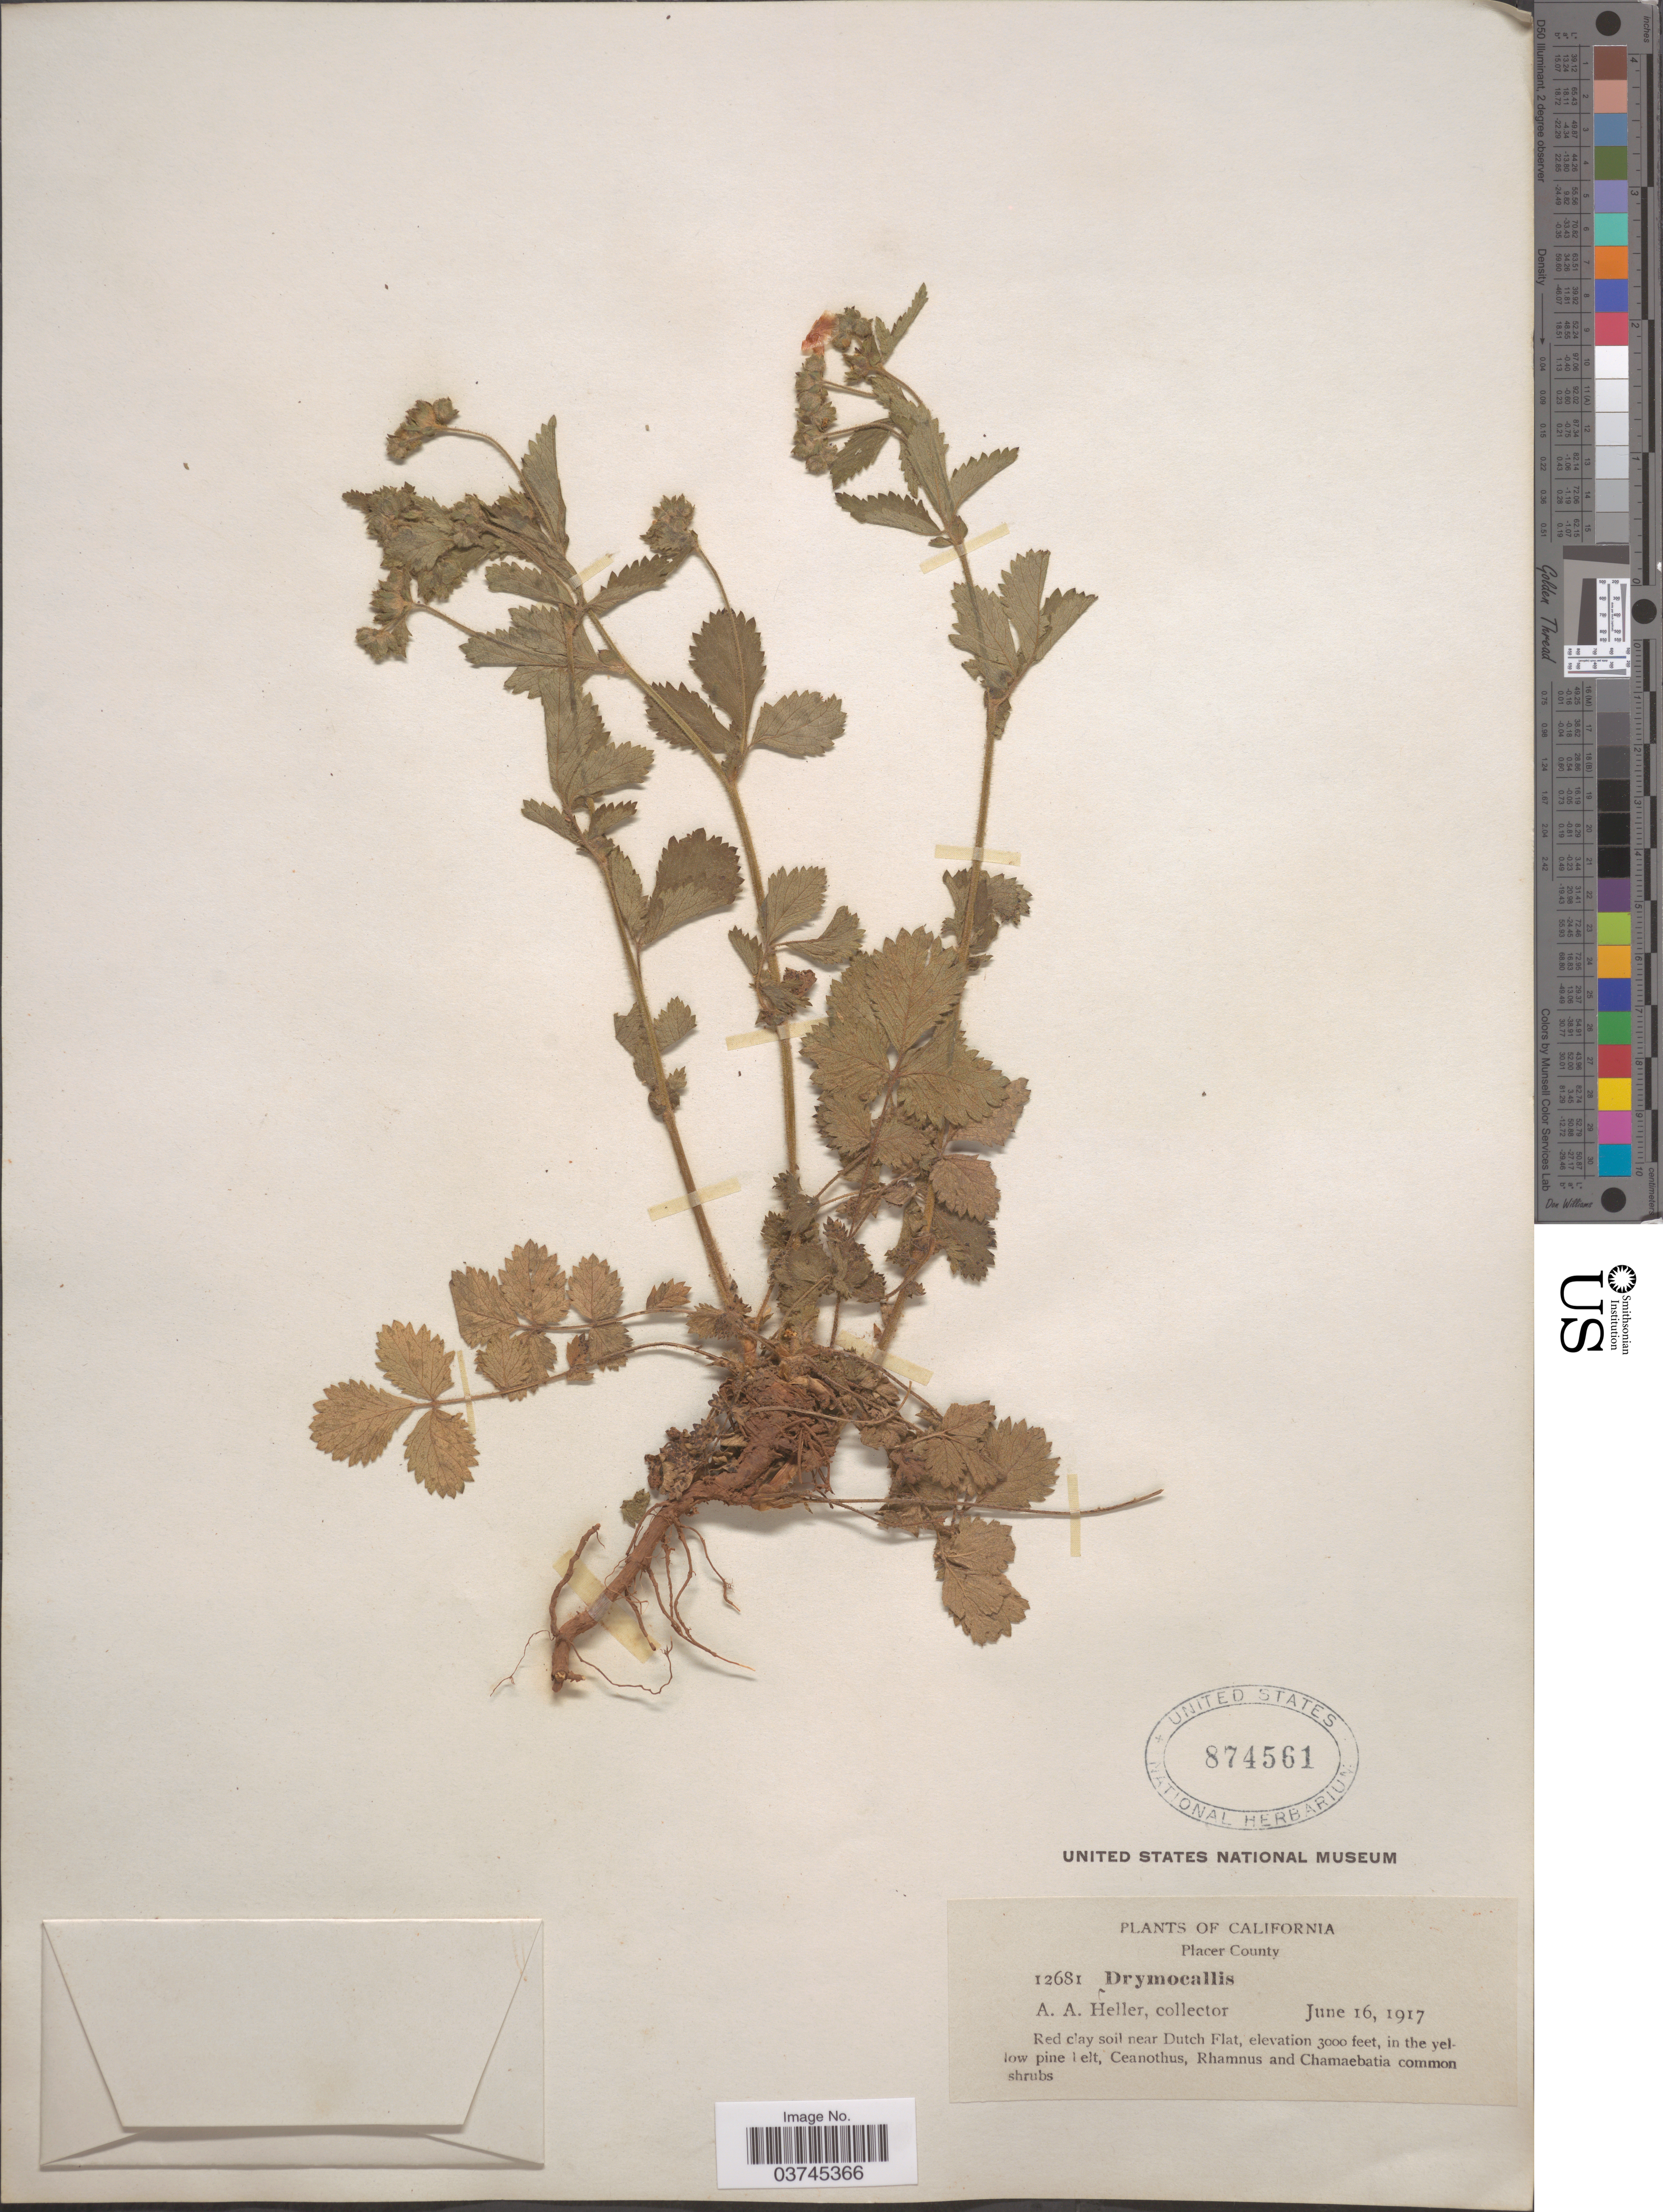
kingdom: Plantae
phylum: Tracheophyta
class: Magnoliopsida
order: Rosales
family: Rosaceae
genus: Drymocallis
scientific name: Drymocallis glandulosa subsp. reflexa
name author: (Greene) Soják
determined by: Strong, Mark T., (BOT), Smithsonian Institution - National Museum of Natural History (UNITED STATES)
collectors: A. A. Heller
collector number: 12681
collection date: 1917-06-16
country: United States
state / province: California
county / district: Placer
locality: Placer County. Near Dutch Flat.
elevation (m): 914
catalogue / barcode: US 874561